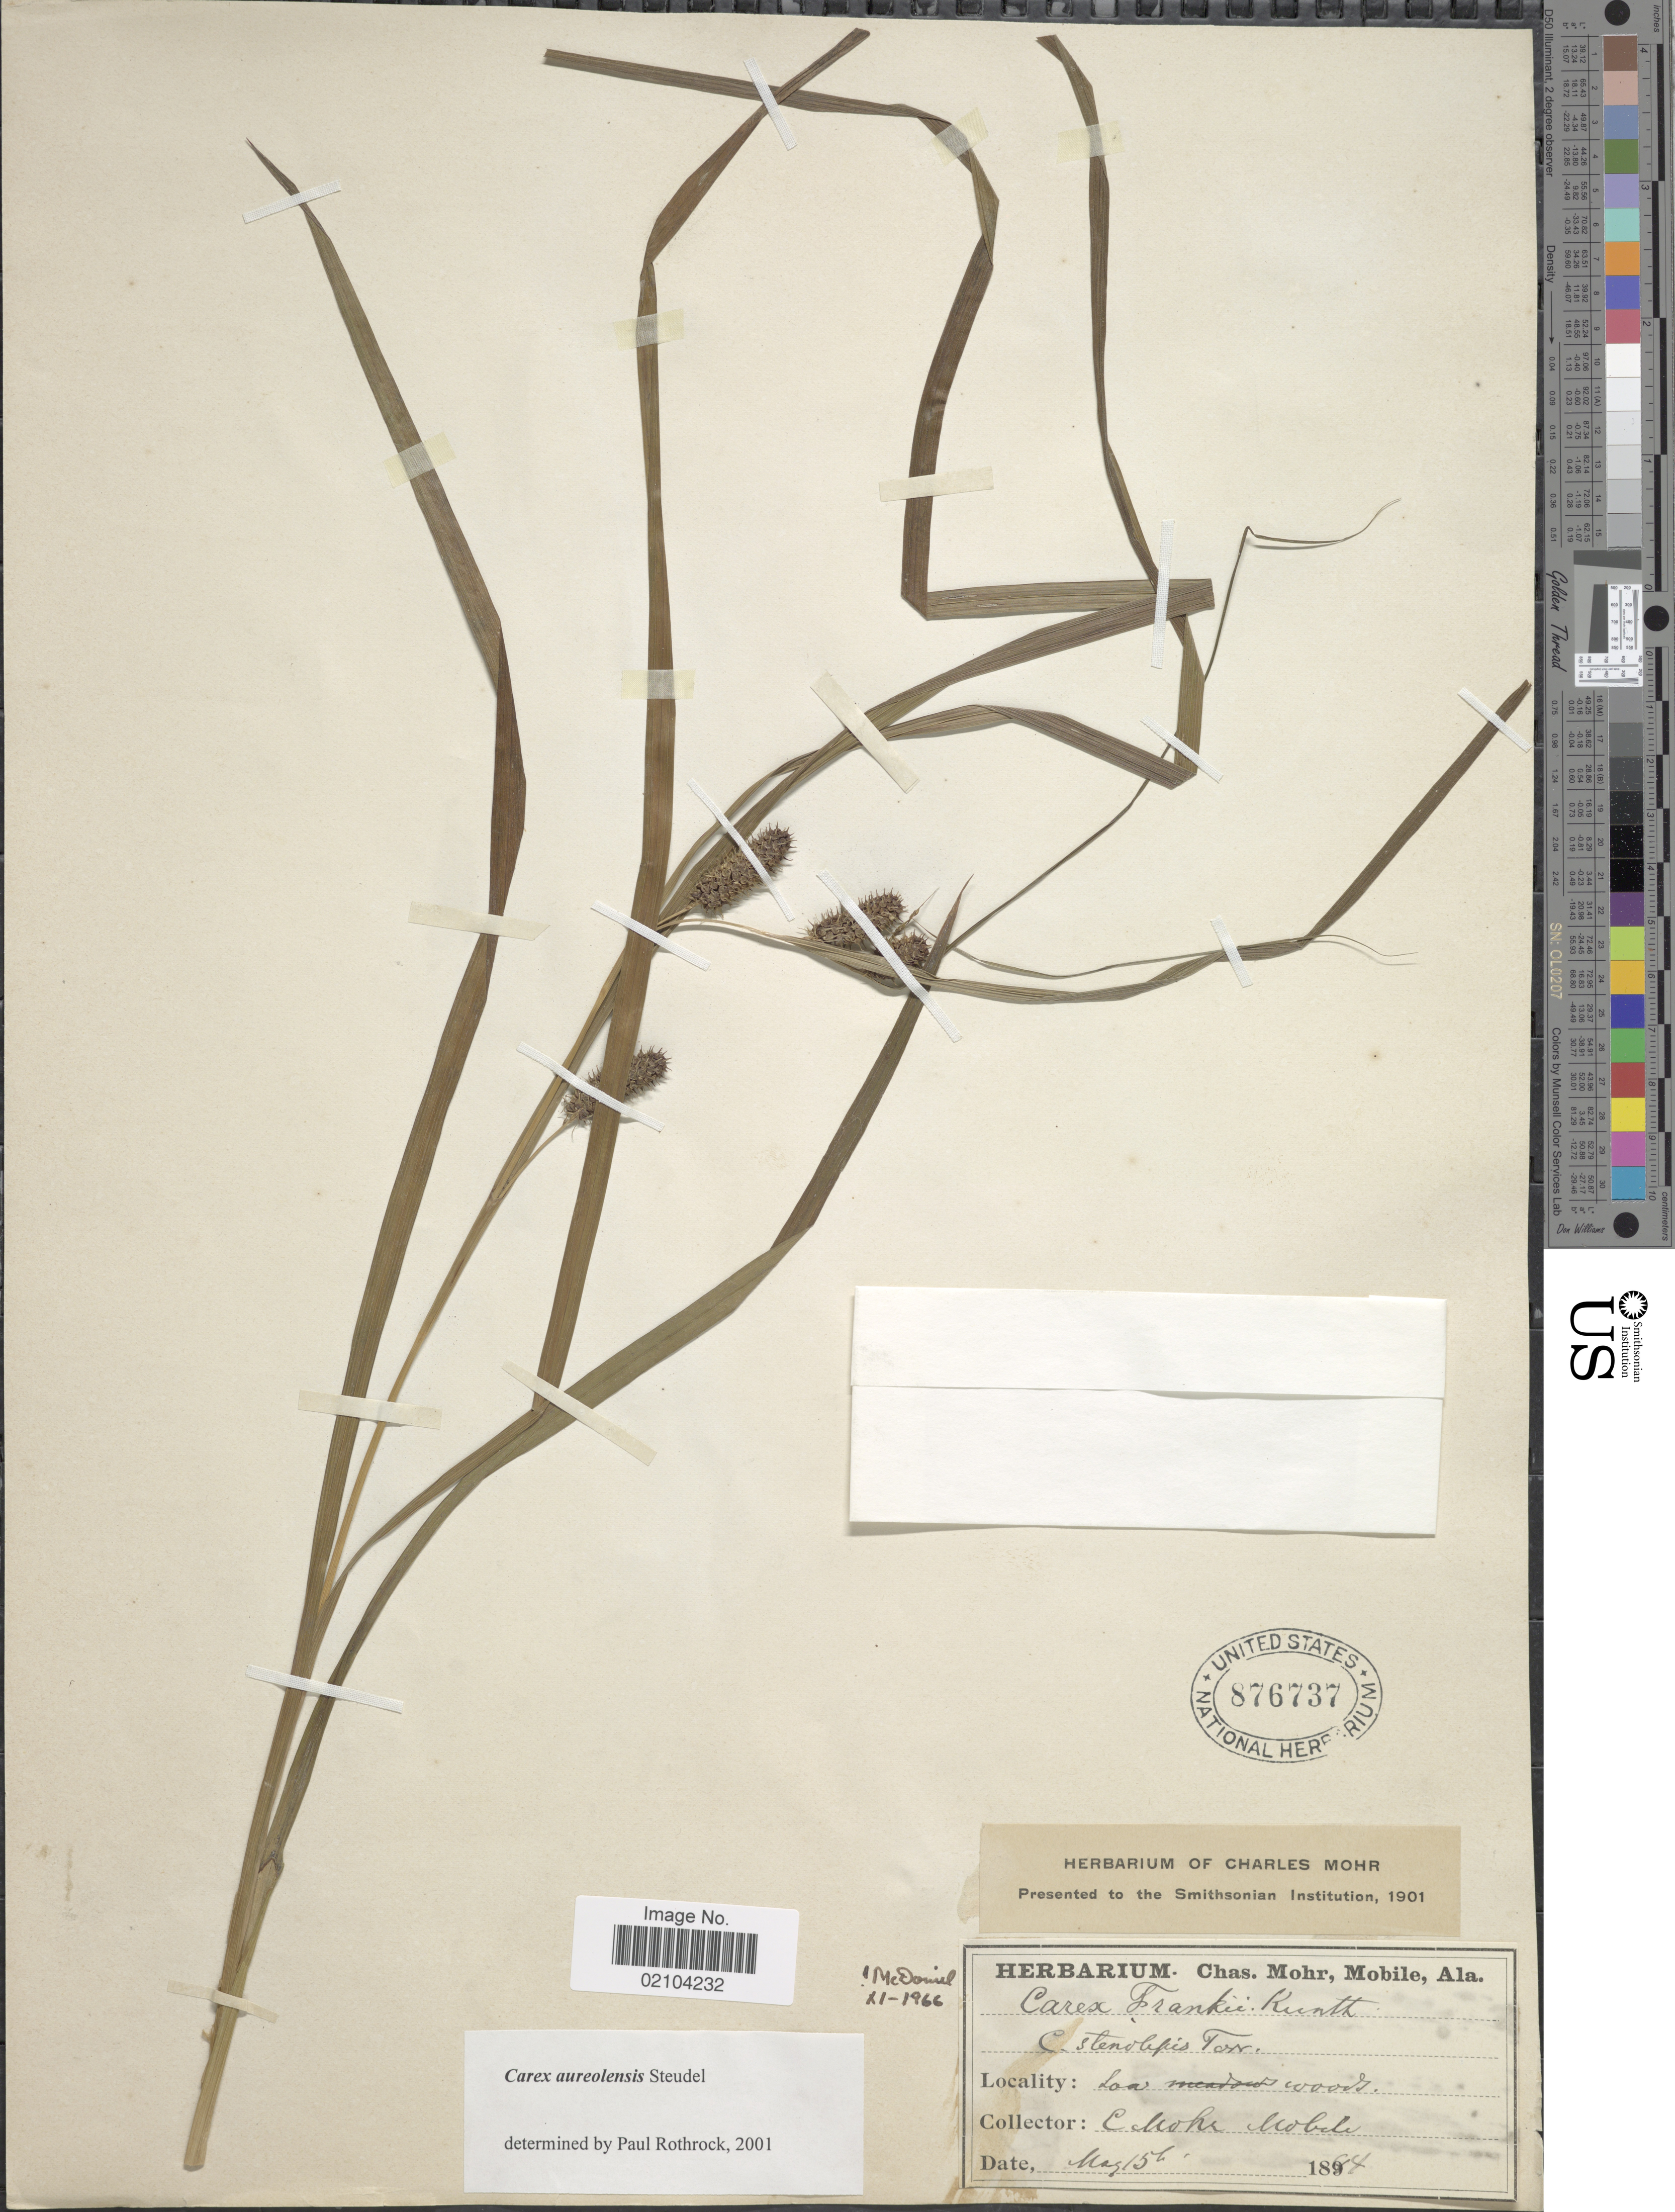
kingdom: Plantae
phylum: Tracheophyta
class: Liliopsida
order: Poales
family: Cyperaceae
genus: Carex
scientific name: Carex aureolensis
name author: Steud.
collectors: Mohr, C. T. (herbarium)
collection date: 1894-05-15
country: United States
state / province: Alabama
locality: Loa Woods, Mobile.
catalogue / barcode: US 876737